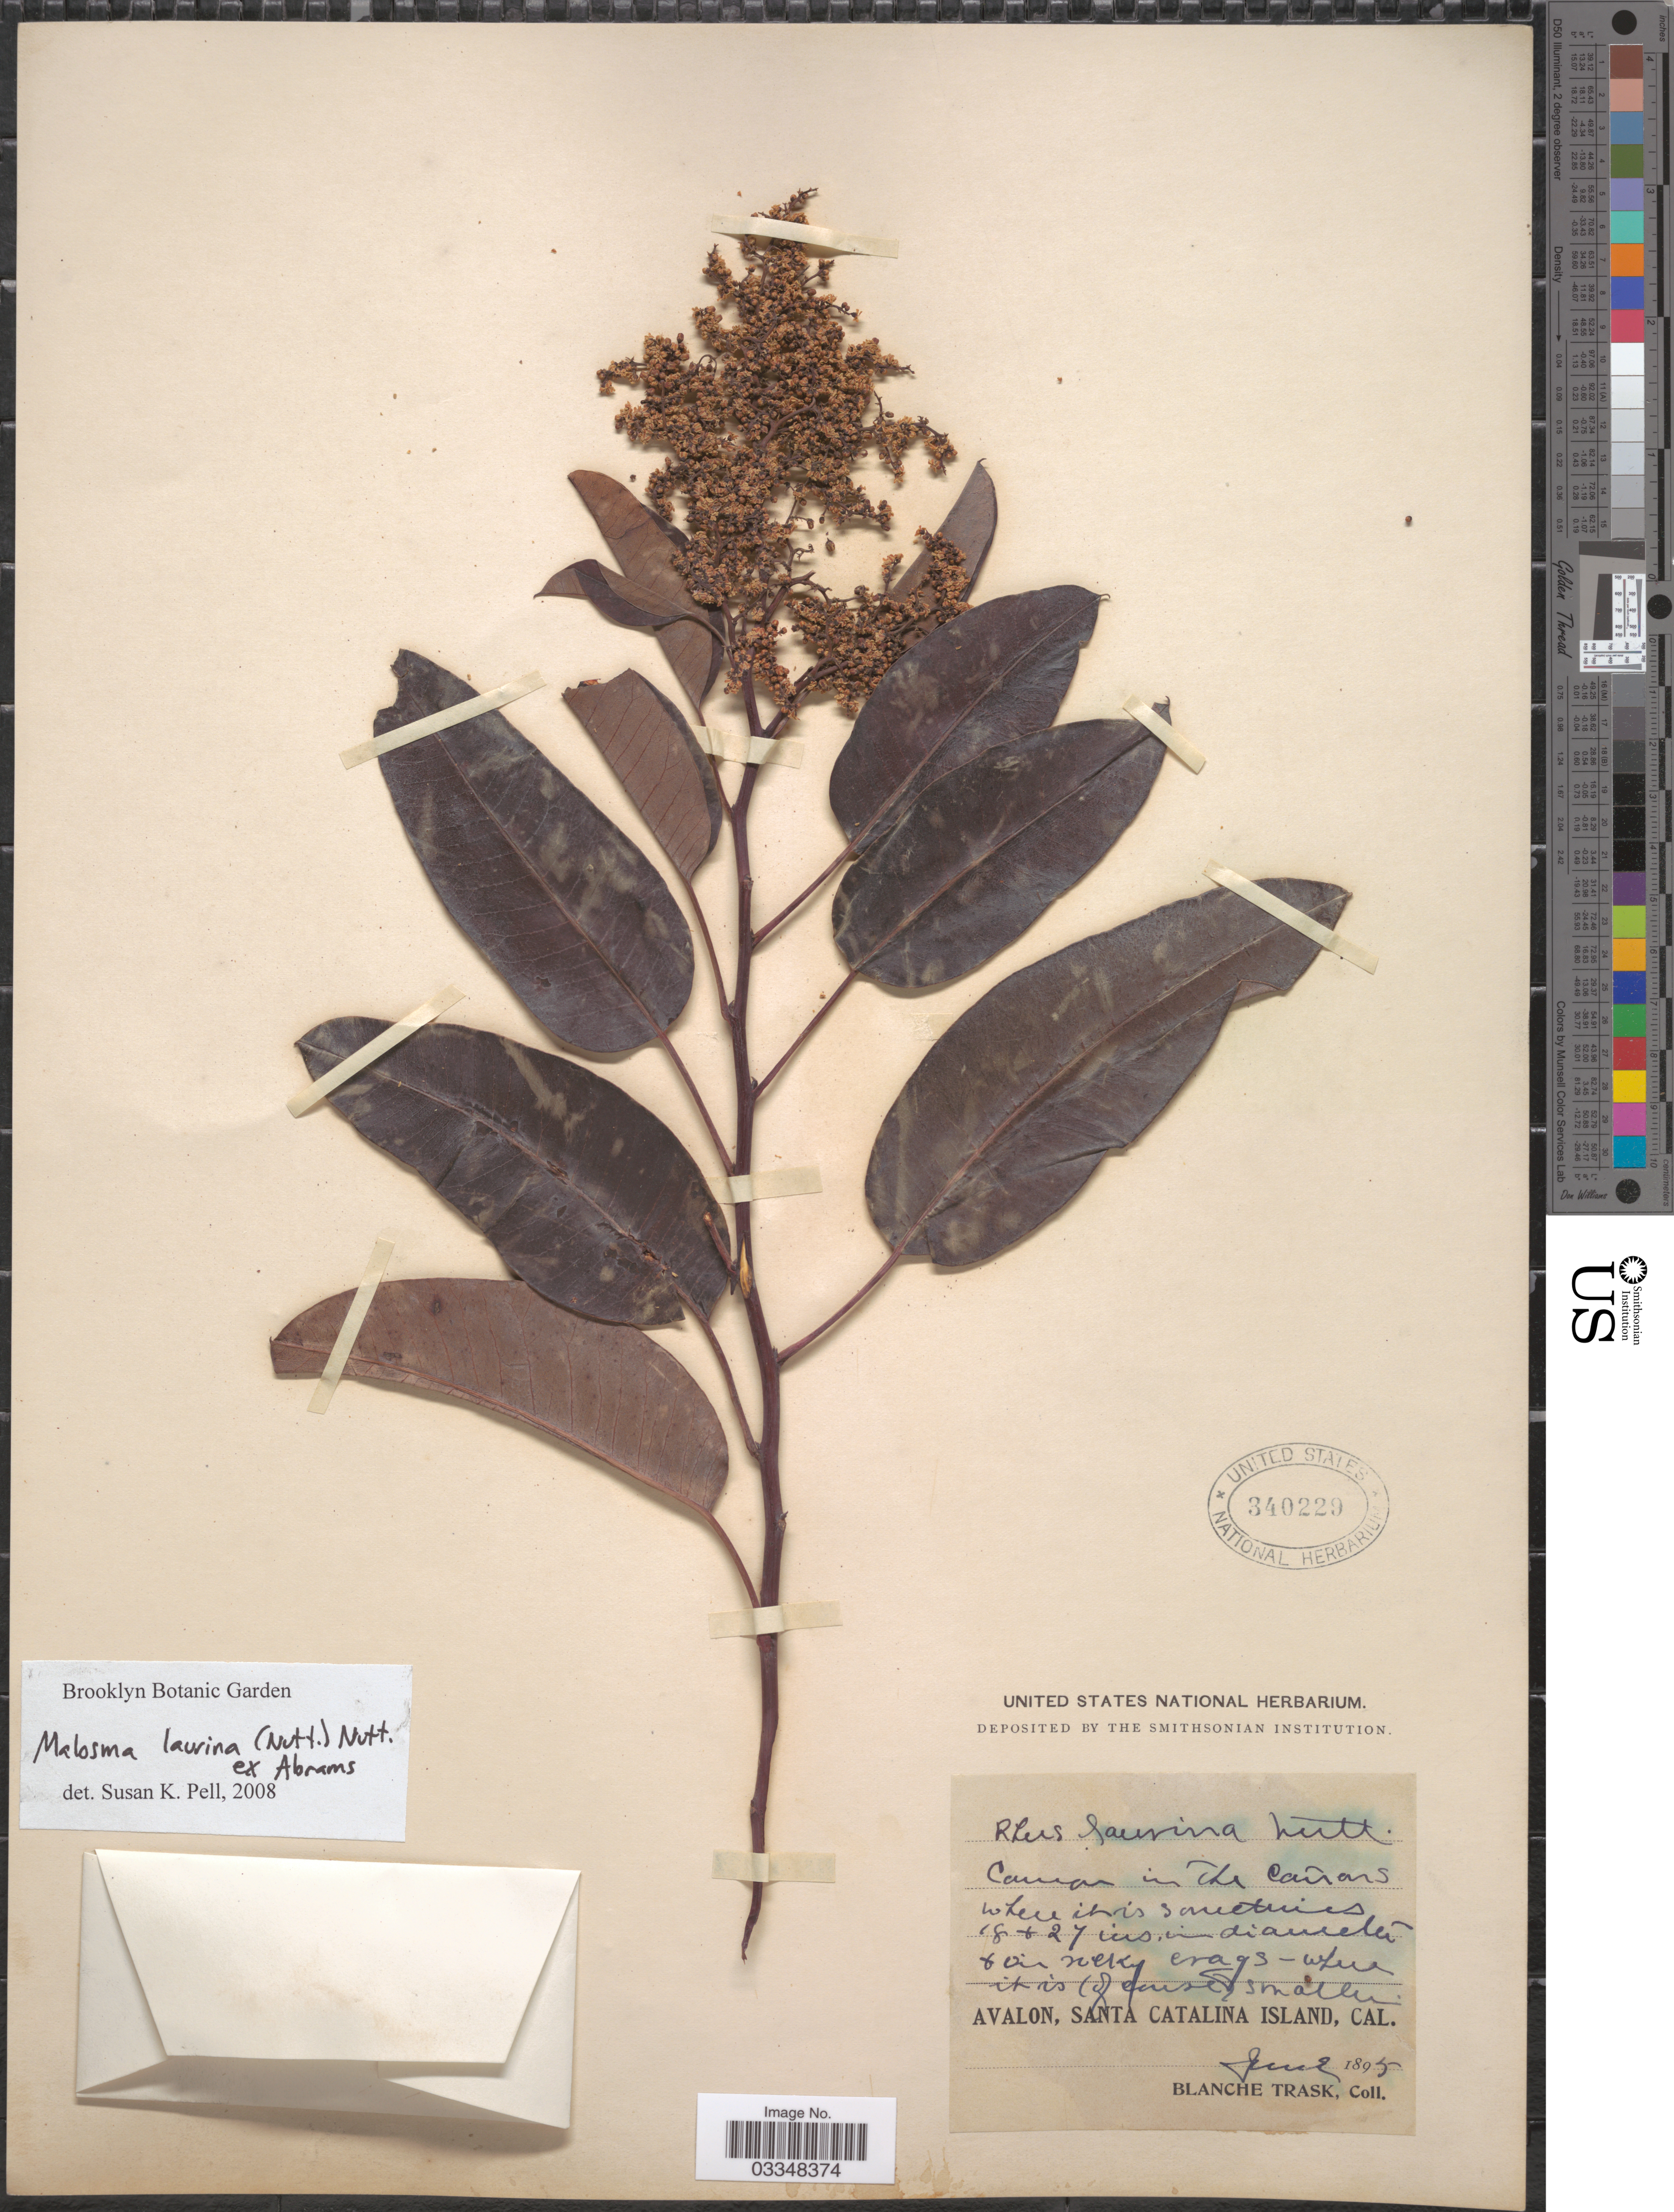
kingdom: Plantae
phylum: Tracheophyta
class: Magnoliopsida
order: Sapindales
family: Anacardiaceae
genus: Malosma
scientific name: Malosma laurina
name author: (Nutt.) Nutt. ex Abrams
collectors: B. Trask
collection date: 1895-06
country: United States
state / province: California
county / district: Los Angeles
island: Santa Catalina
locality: Avalon, Santa Catalina Island.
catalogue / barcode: US 340229